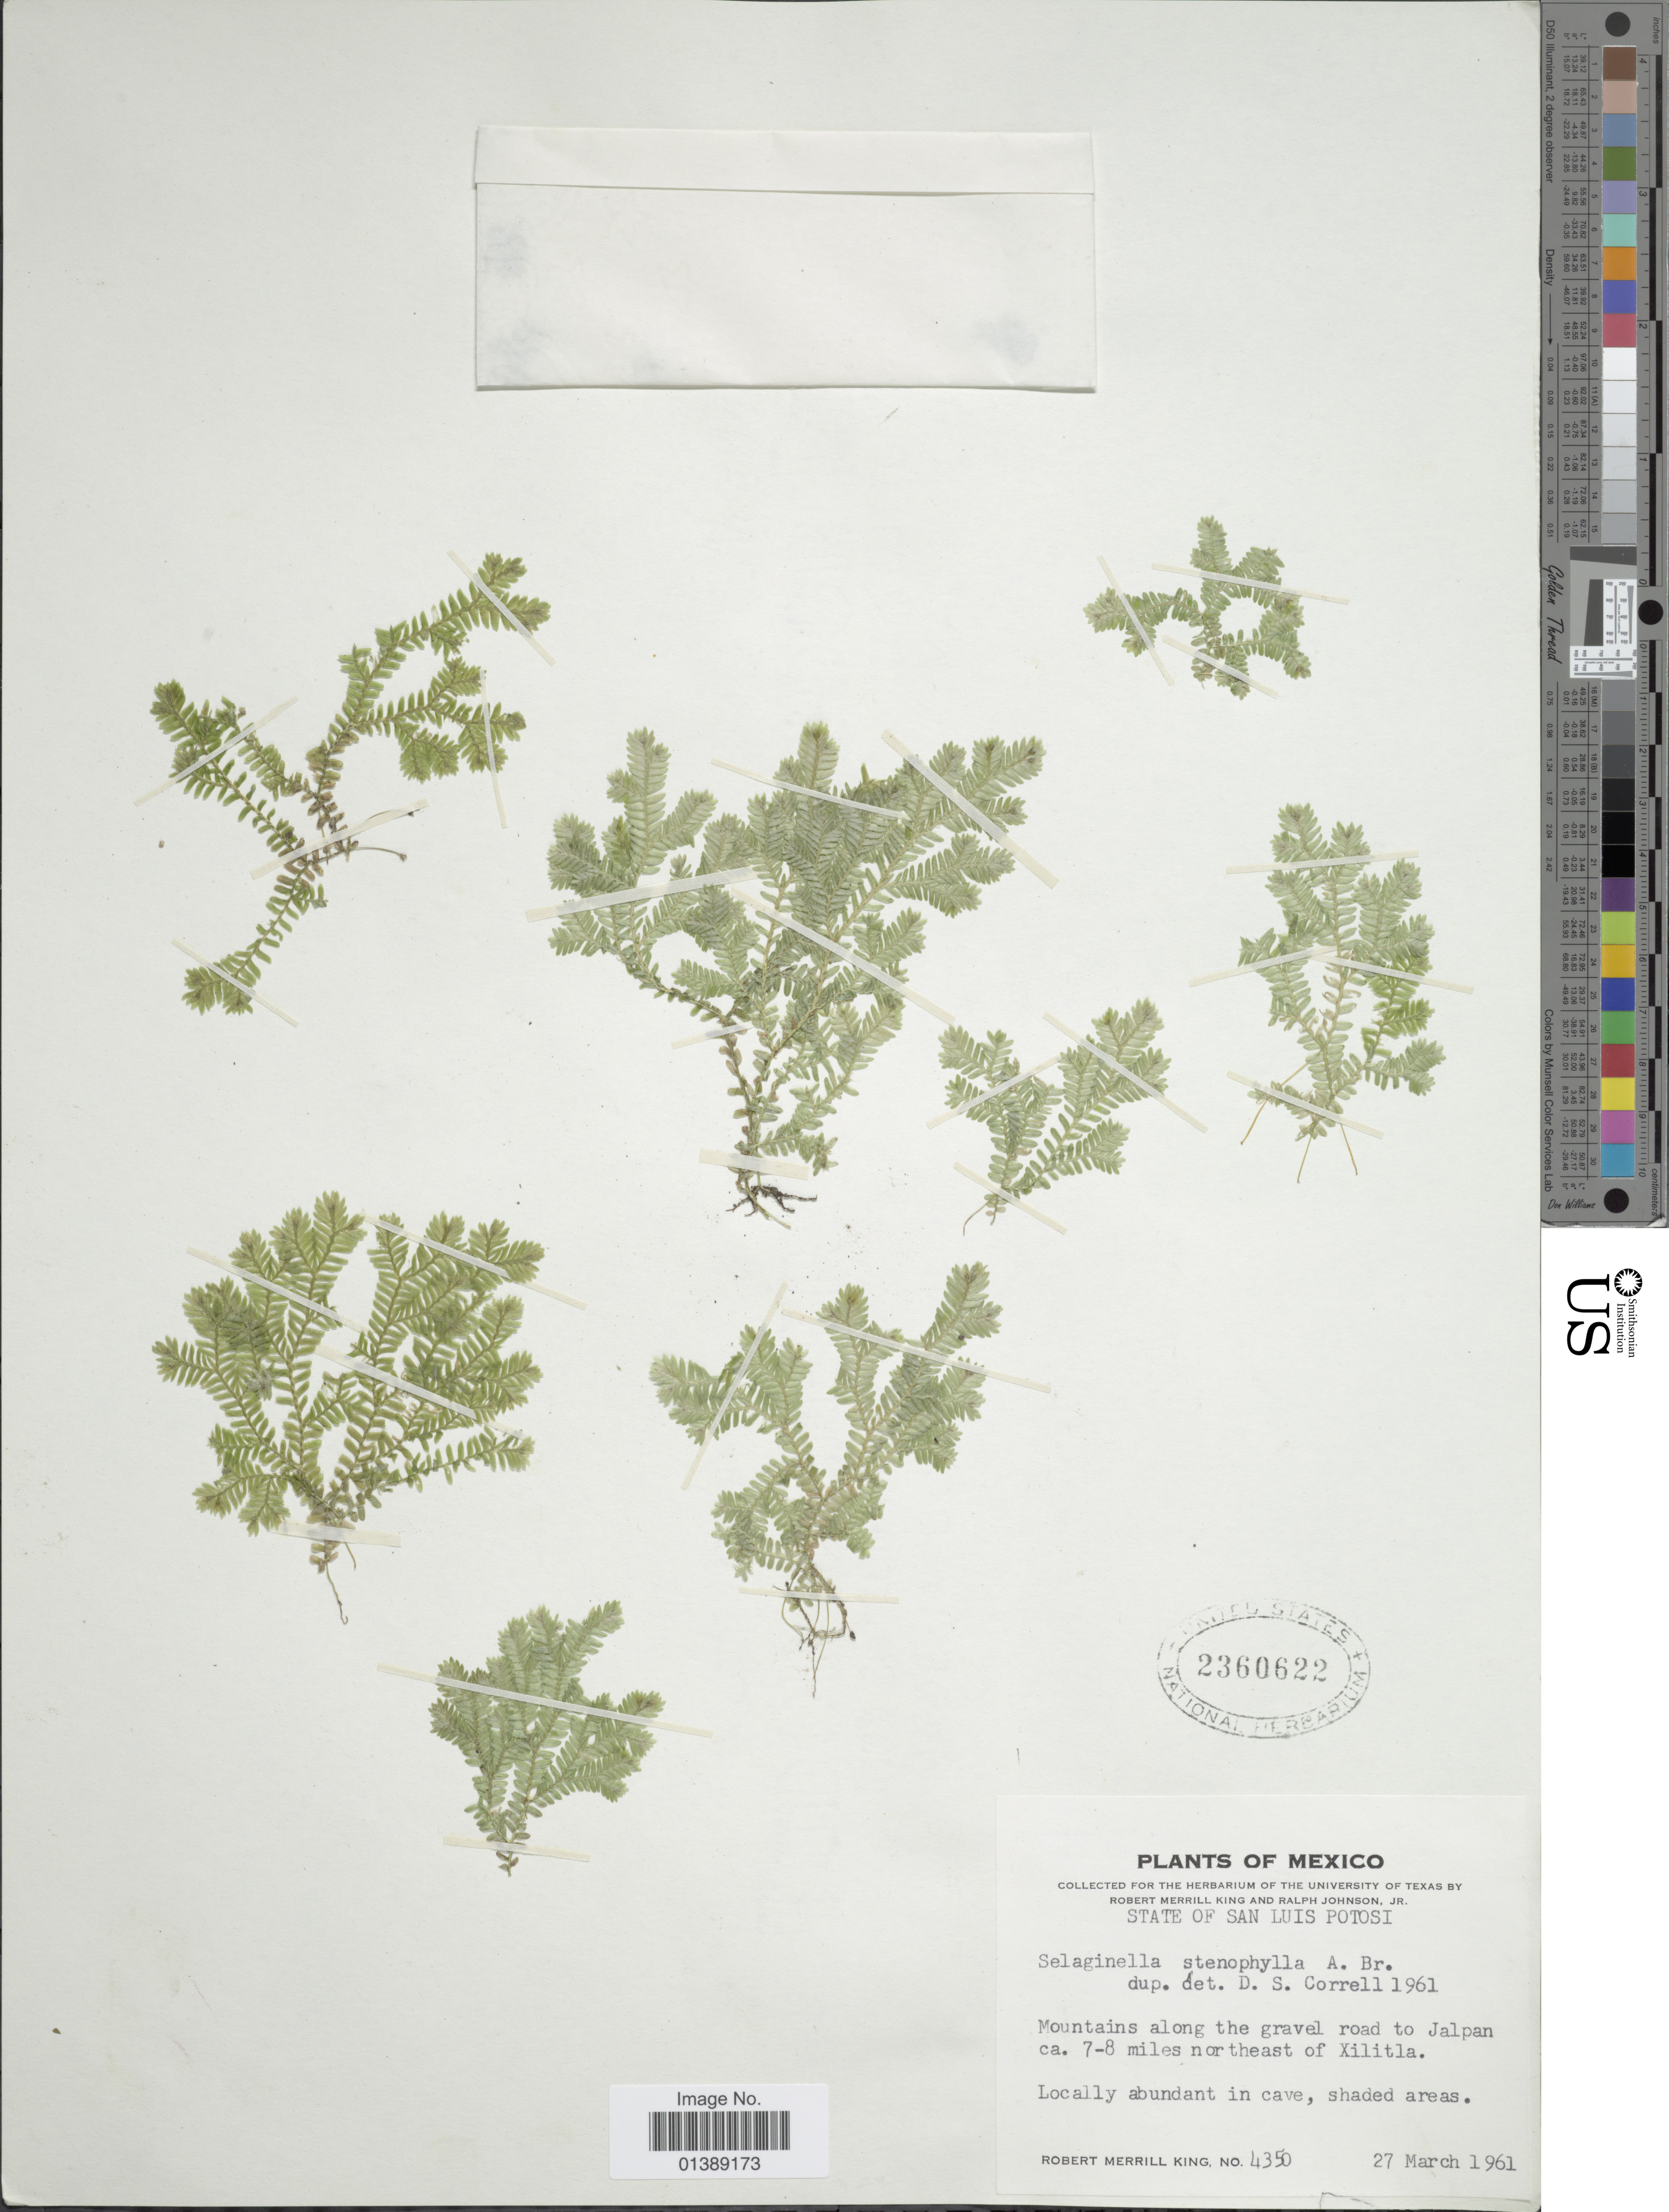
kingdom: Plantae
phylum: Tracheophyta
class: Lycopodiopsida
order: Selaginellales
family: Selaginellaceae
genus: Selaginella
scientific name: Selaginella stenophylla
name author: A. Braun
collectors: R. M. King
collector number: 4350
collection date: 1961-03-27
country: Mexico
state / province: San Luis Potosí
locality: Mountains along the gravel road to Jalpan ca. 7-8 miles northeast of Xilitla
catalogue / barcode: US 2360622